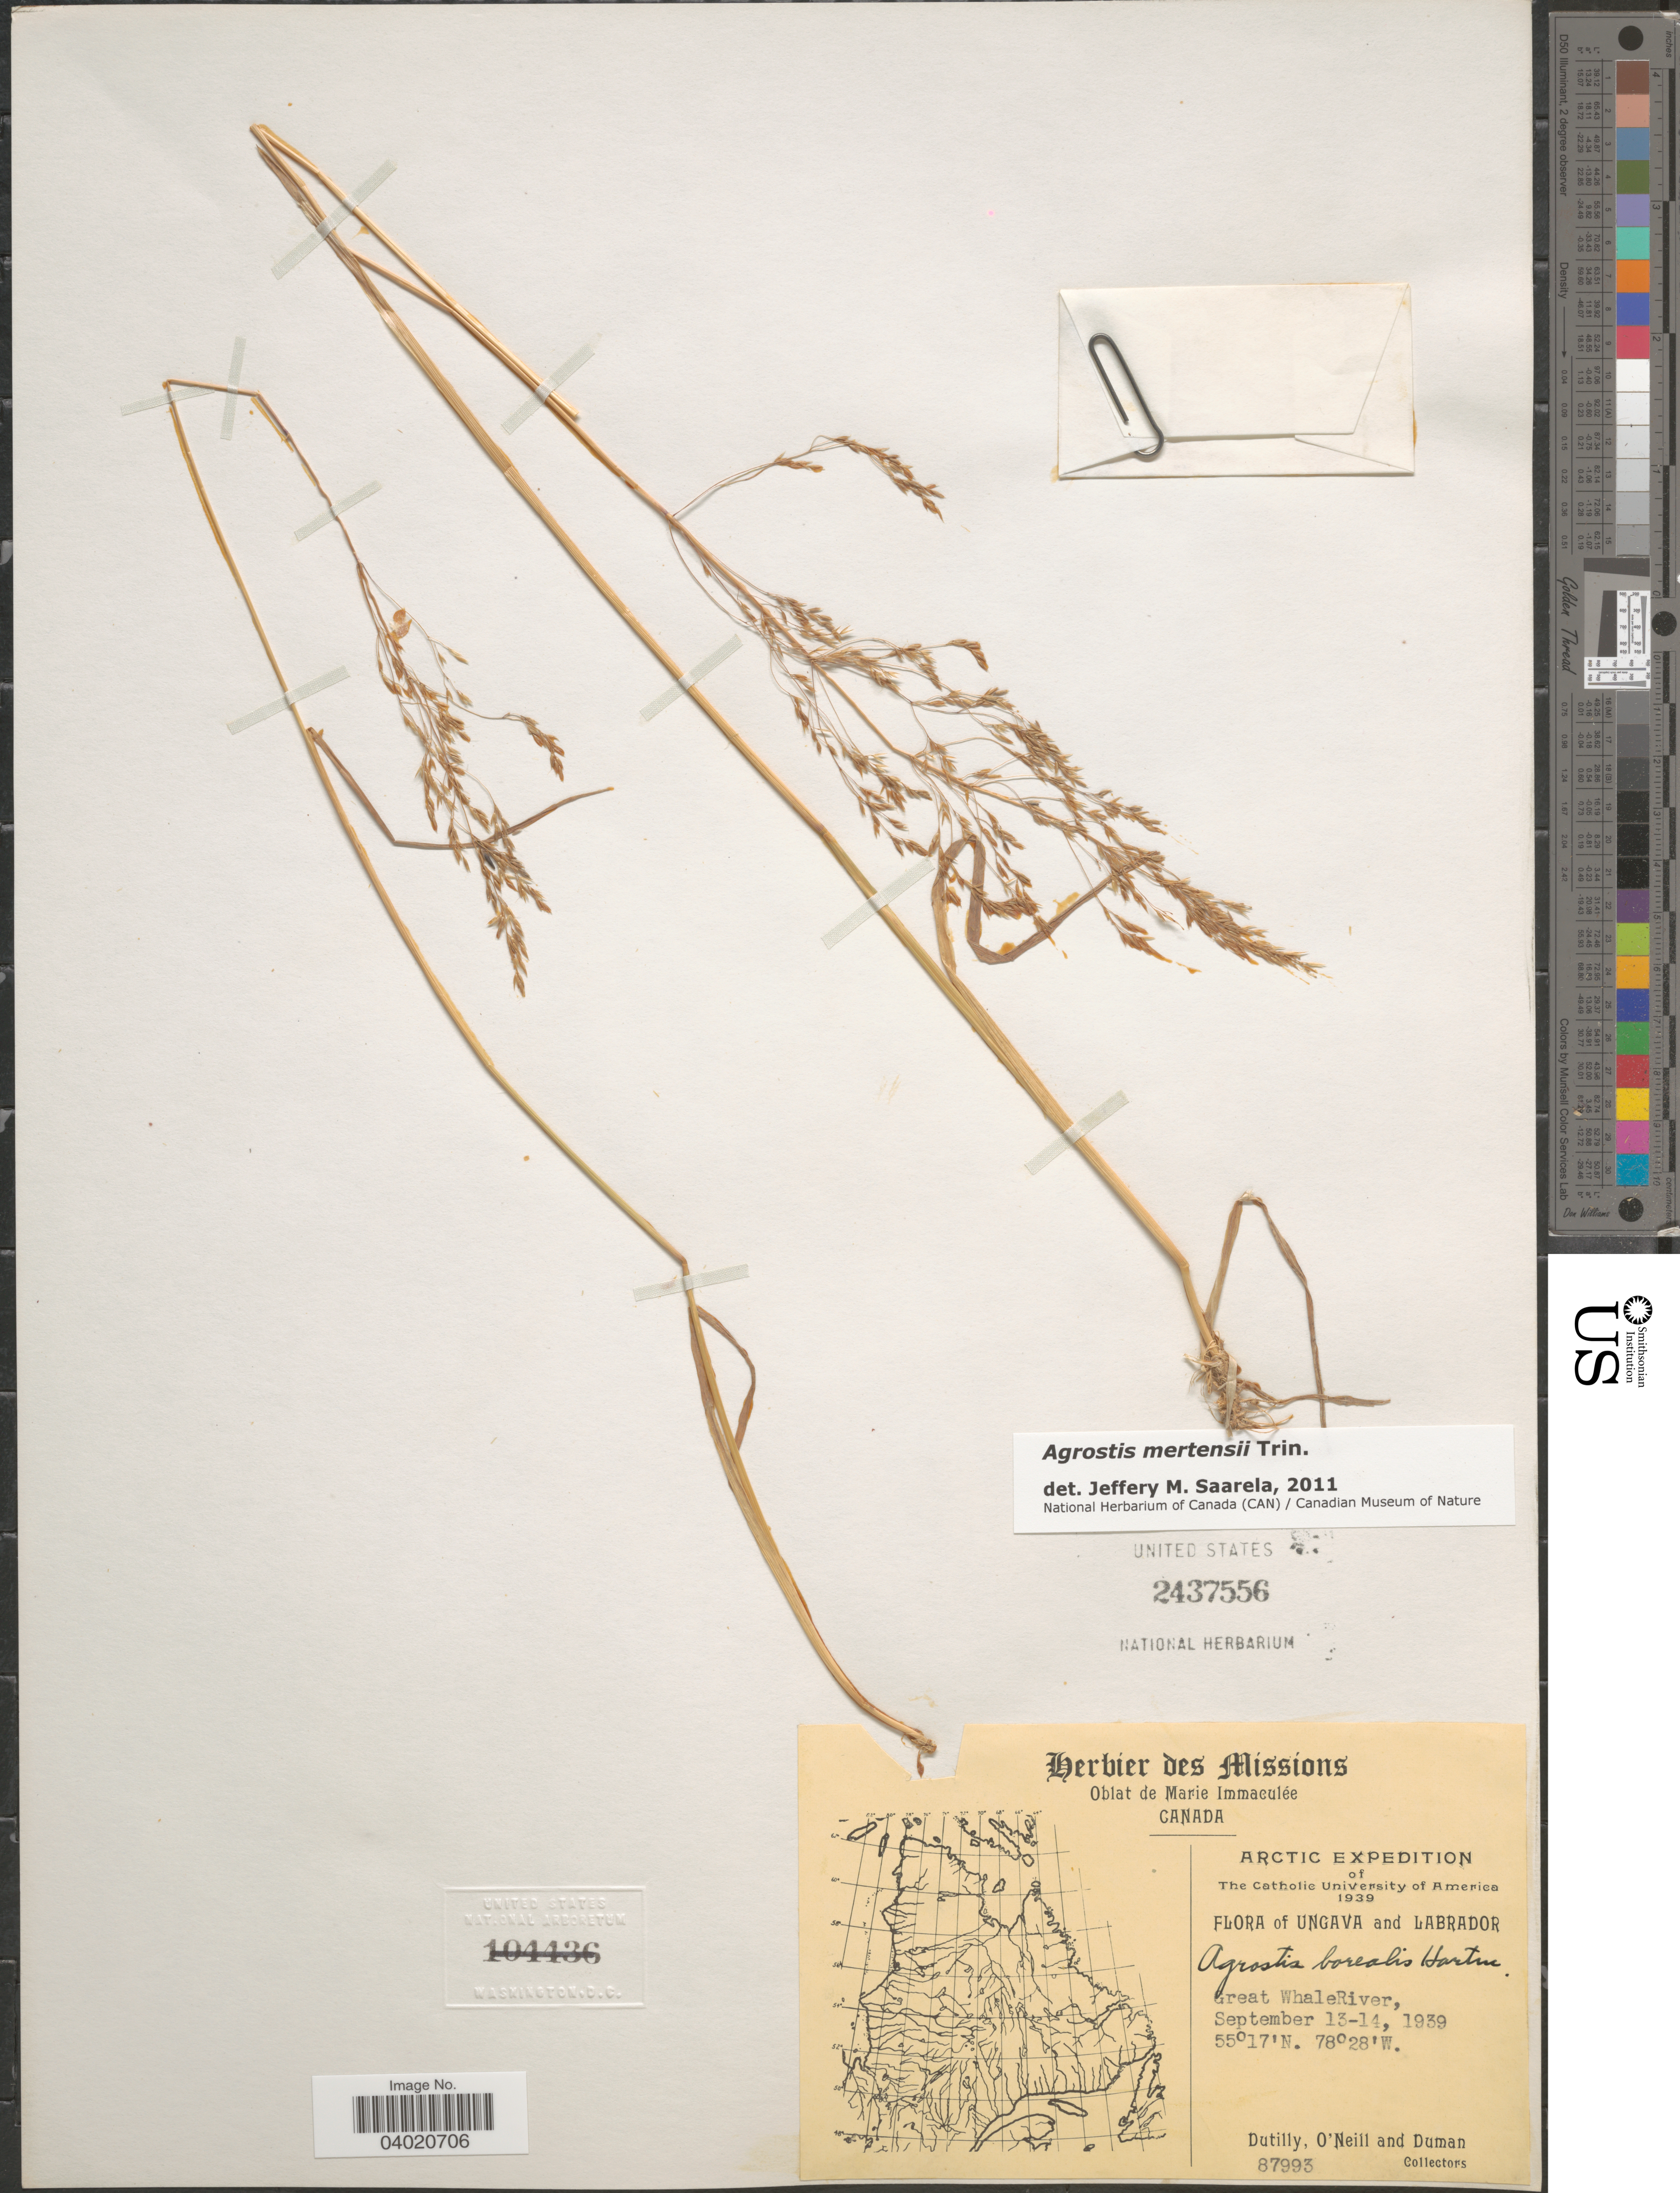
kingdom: Plantae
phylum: Tracheophyta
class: Liliopsida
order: Poales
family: Poaceae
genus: Agrostis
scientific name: Agrostis mertensii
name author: Trin.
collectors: -. Dutilly, -. O'Neill & -. Duman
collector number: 87993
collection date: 1939-09-13/1939-09-14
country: Canada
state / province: Newfoundland and Labrador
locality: Ungava and Labrador. Great WhaleRiver.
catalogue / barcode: US 2437556